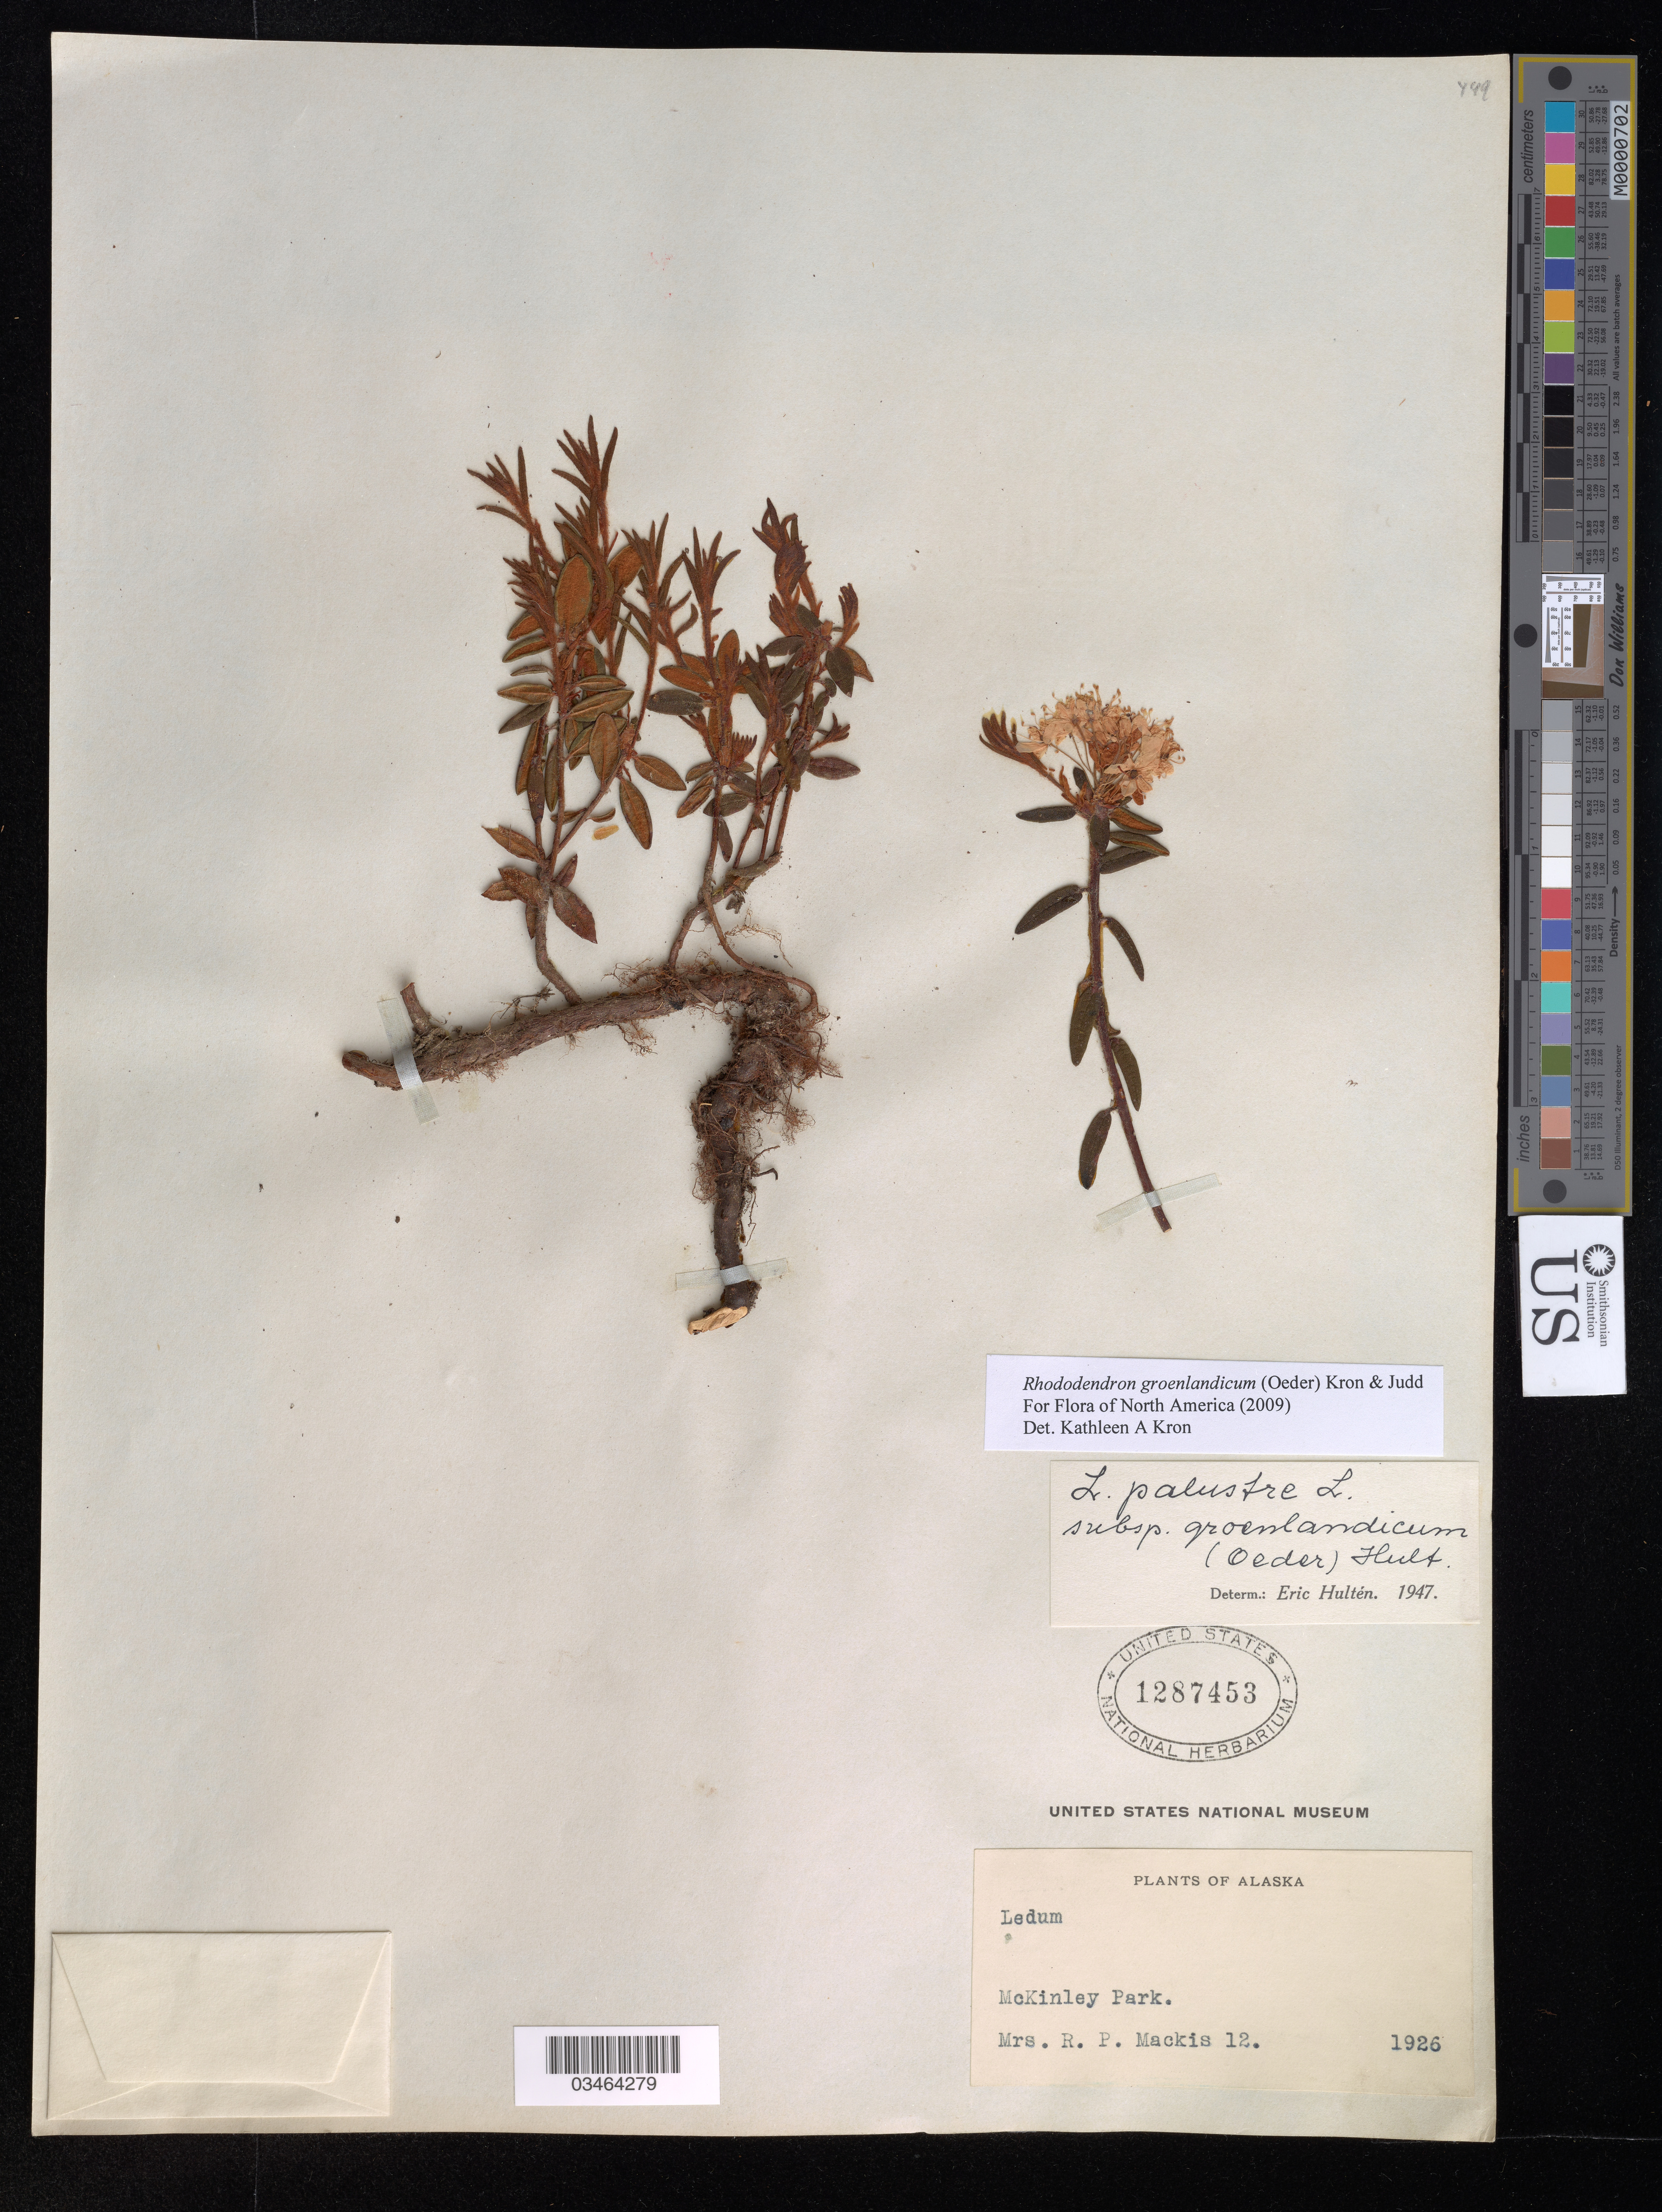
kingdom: Plantae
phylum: Tracheophyta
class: Magnoliopsida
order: Ericales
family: Ericaceae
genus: Rhododendron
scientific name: Rhododendron groenlandicum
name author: (Oeder) Kron & Judd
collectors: R. Mackis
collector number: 12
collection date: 1926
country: United States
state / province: Alaska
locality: McKinley Park.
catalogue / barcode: US 1287453